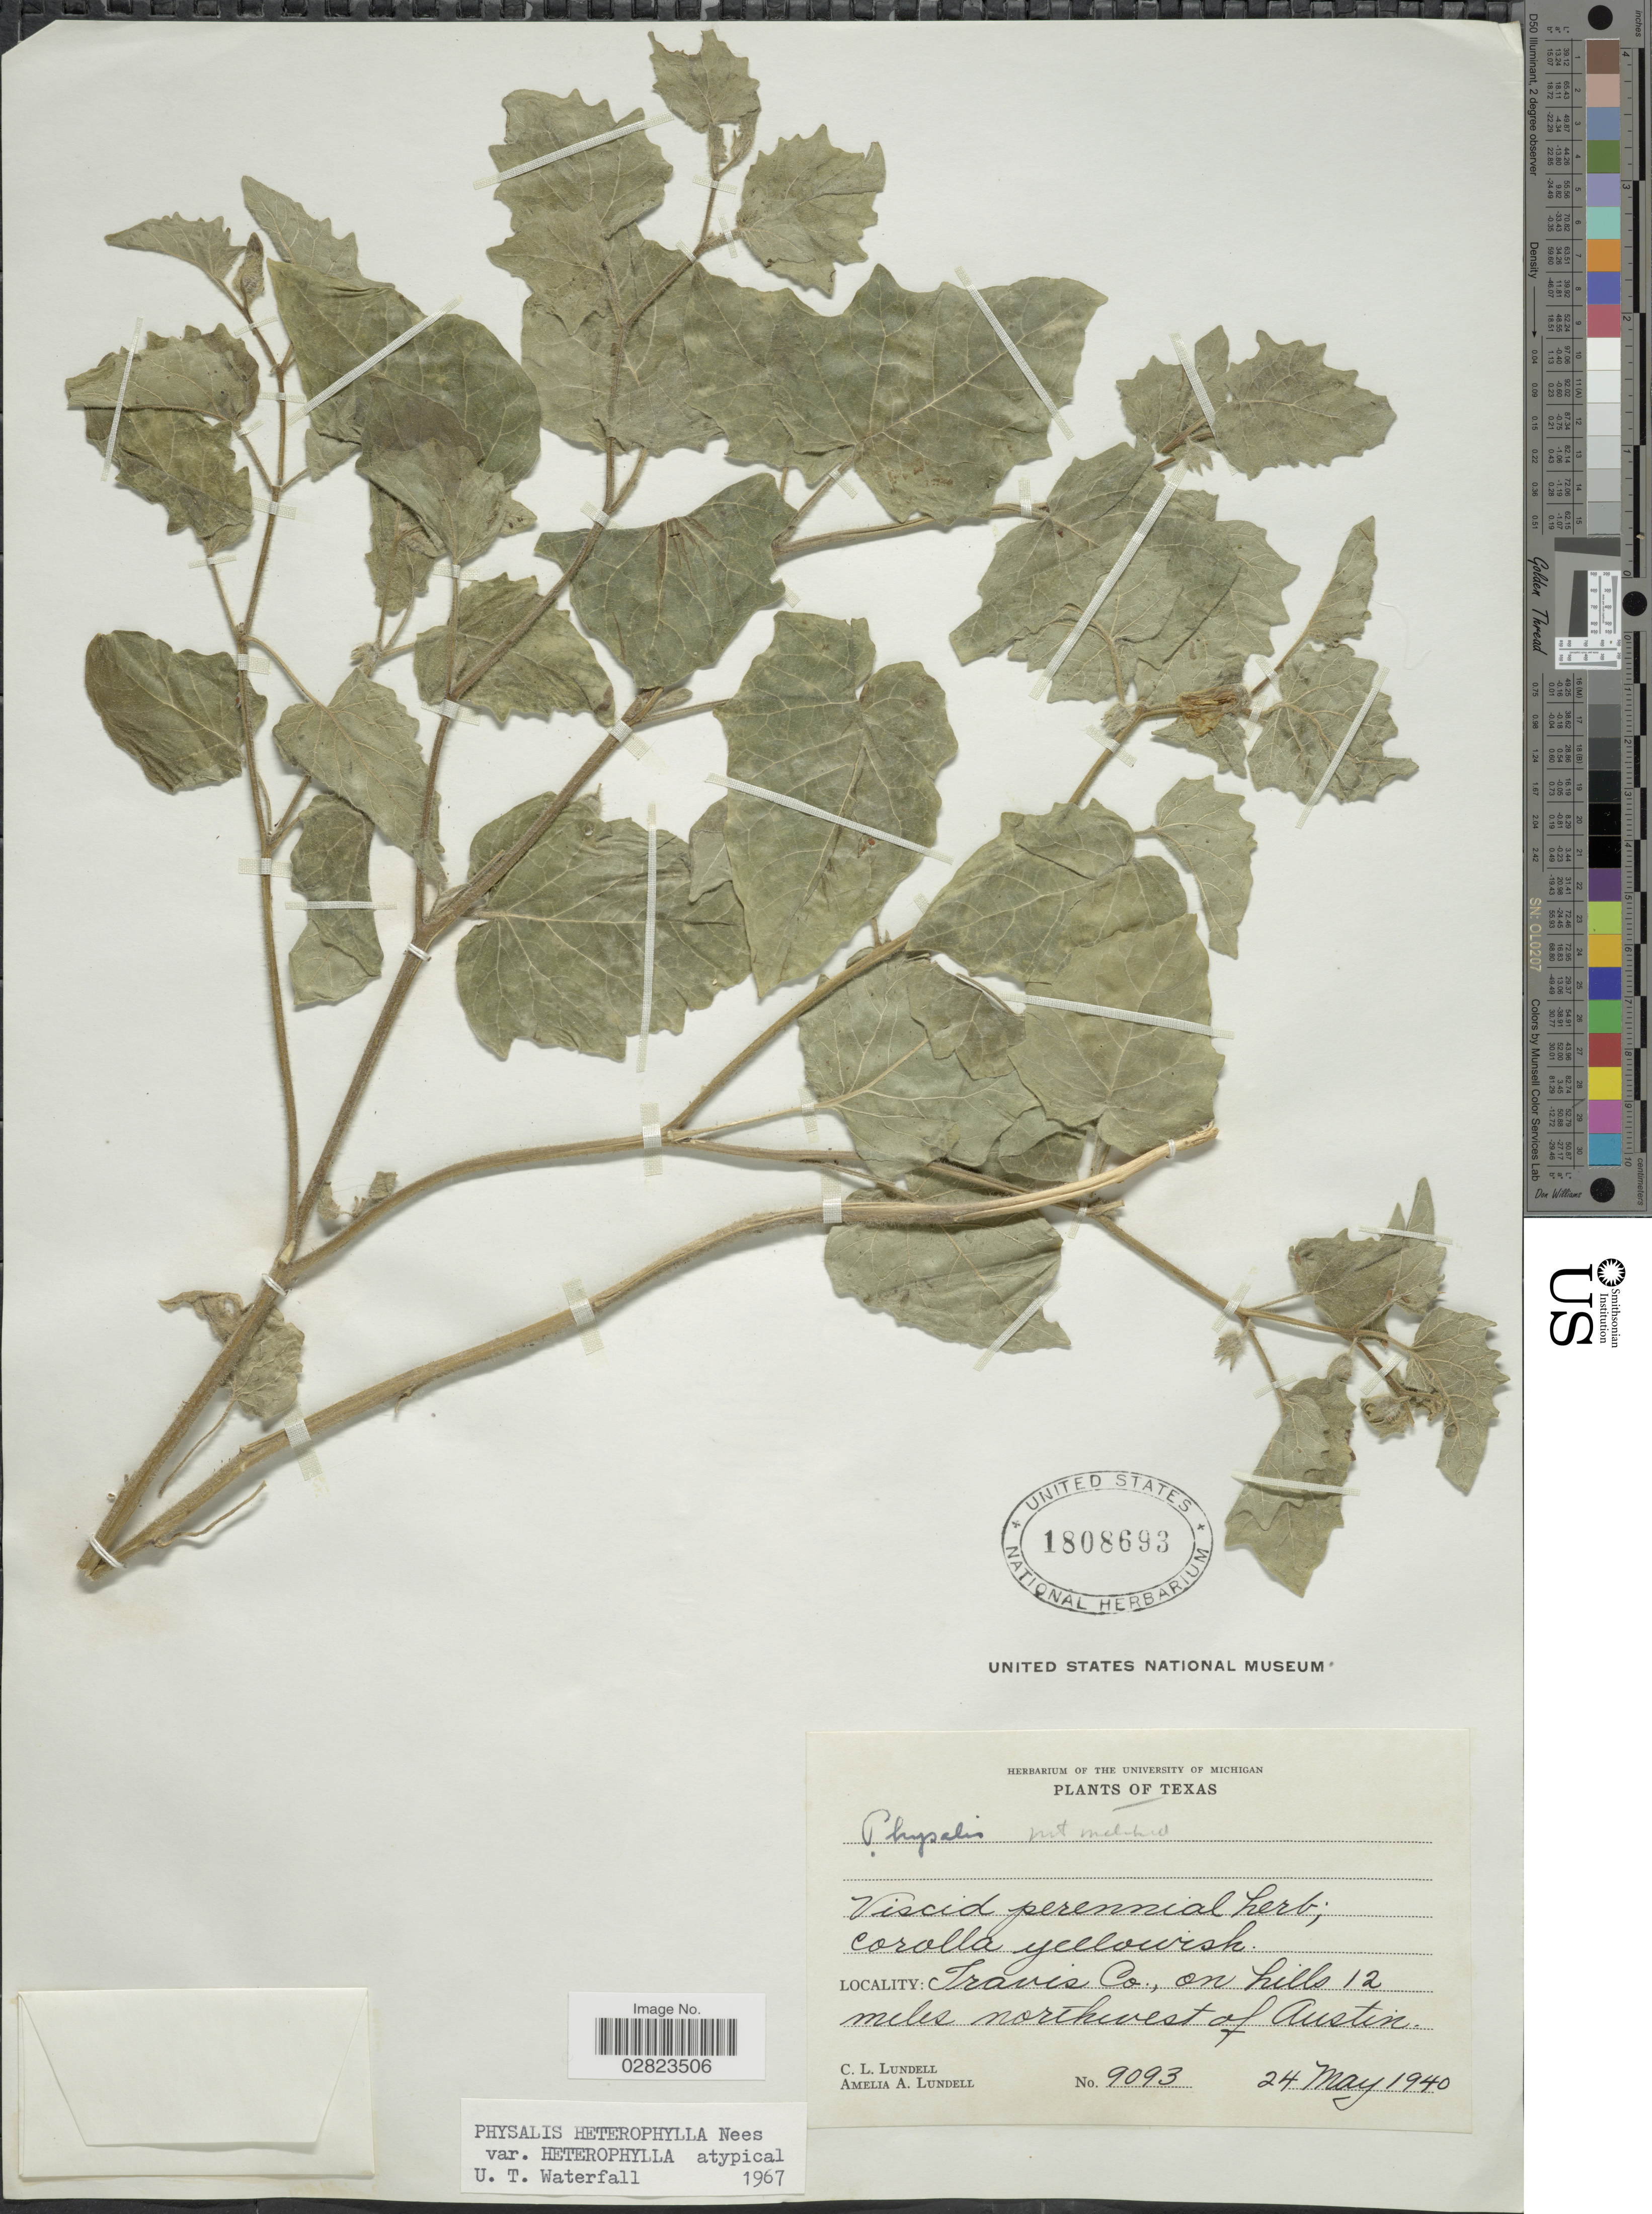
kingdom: Plantae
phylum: Tracheophyta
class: Magnoliopsida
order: Solanales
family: Solanaceae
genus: Physalis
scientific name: Physalis heterophylla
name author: Nees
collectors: C. L. Lundell & A. A. Lundell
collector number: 9093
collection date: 1940-05-24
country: United States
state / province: Texas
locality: Travis Co., on hills 12 miles northwest of Austin.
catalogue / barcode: US 1808693